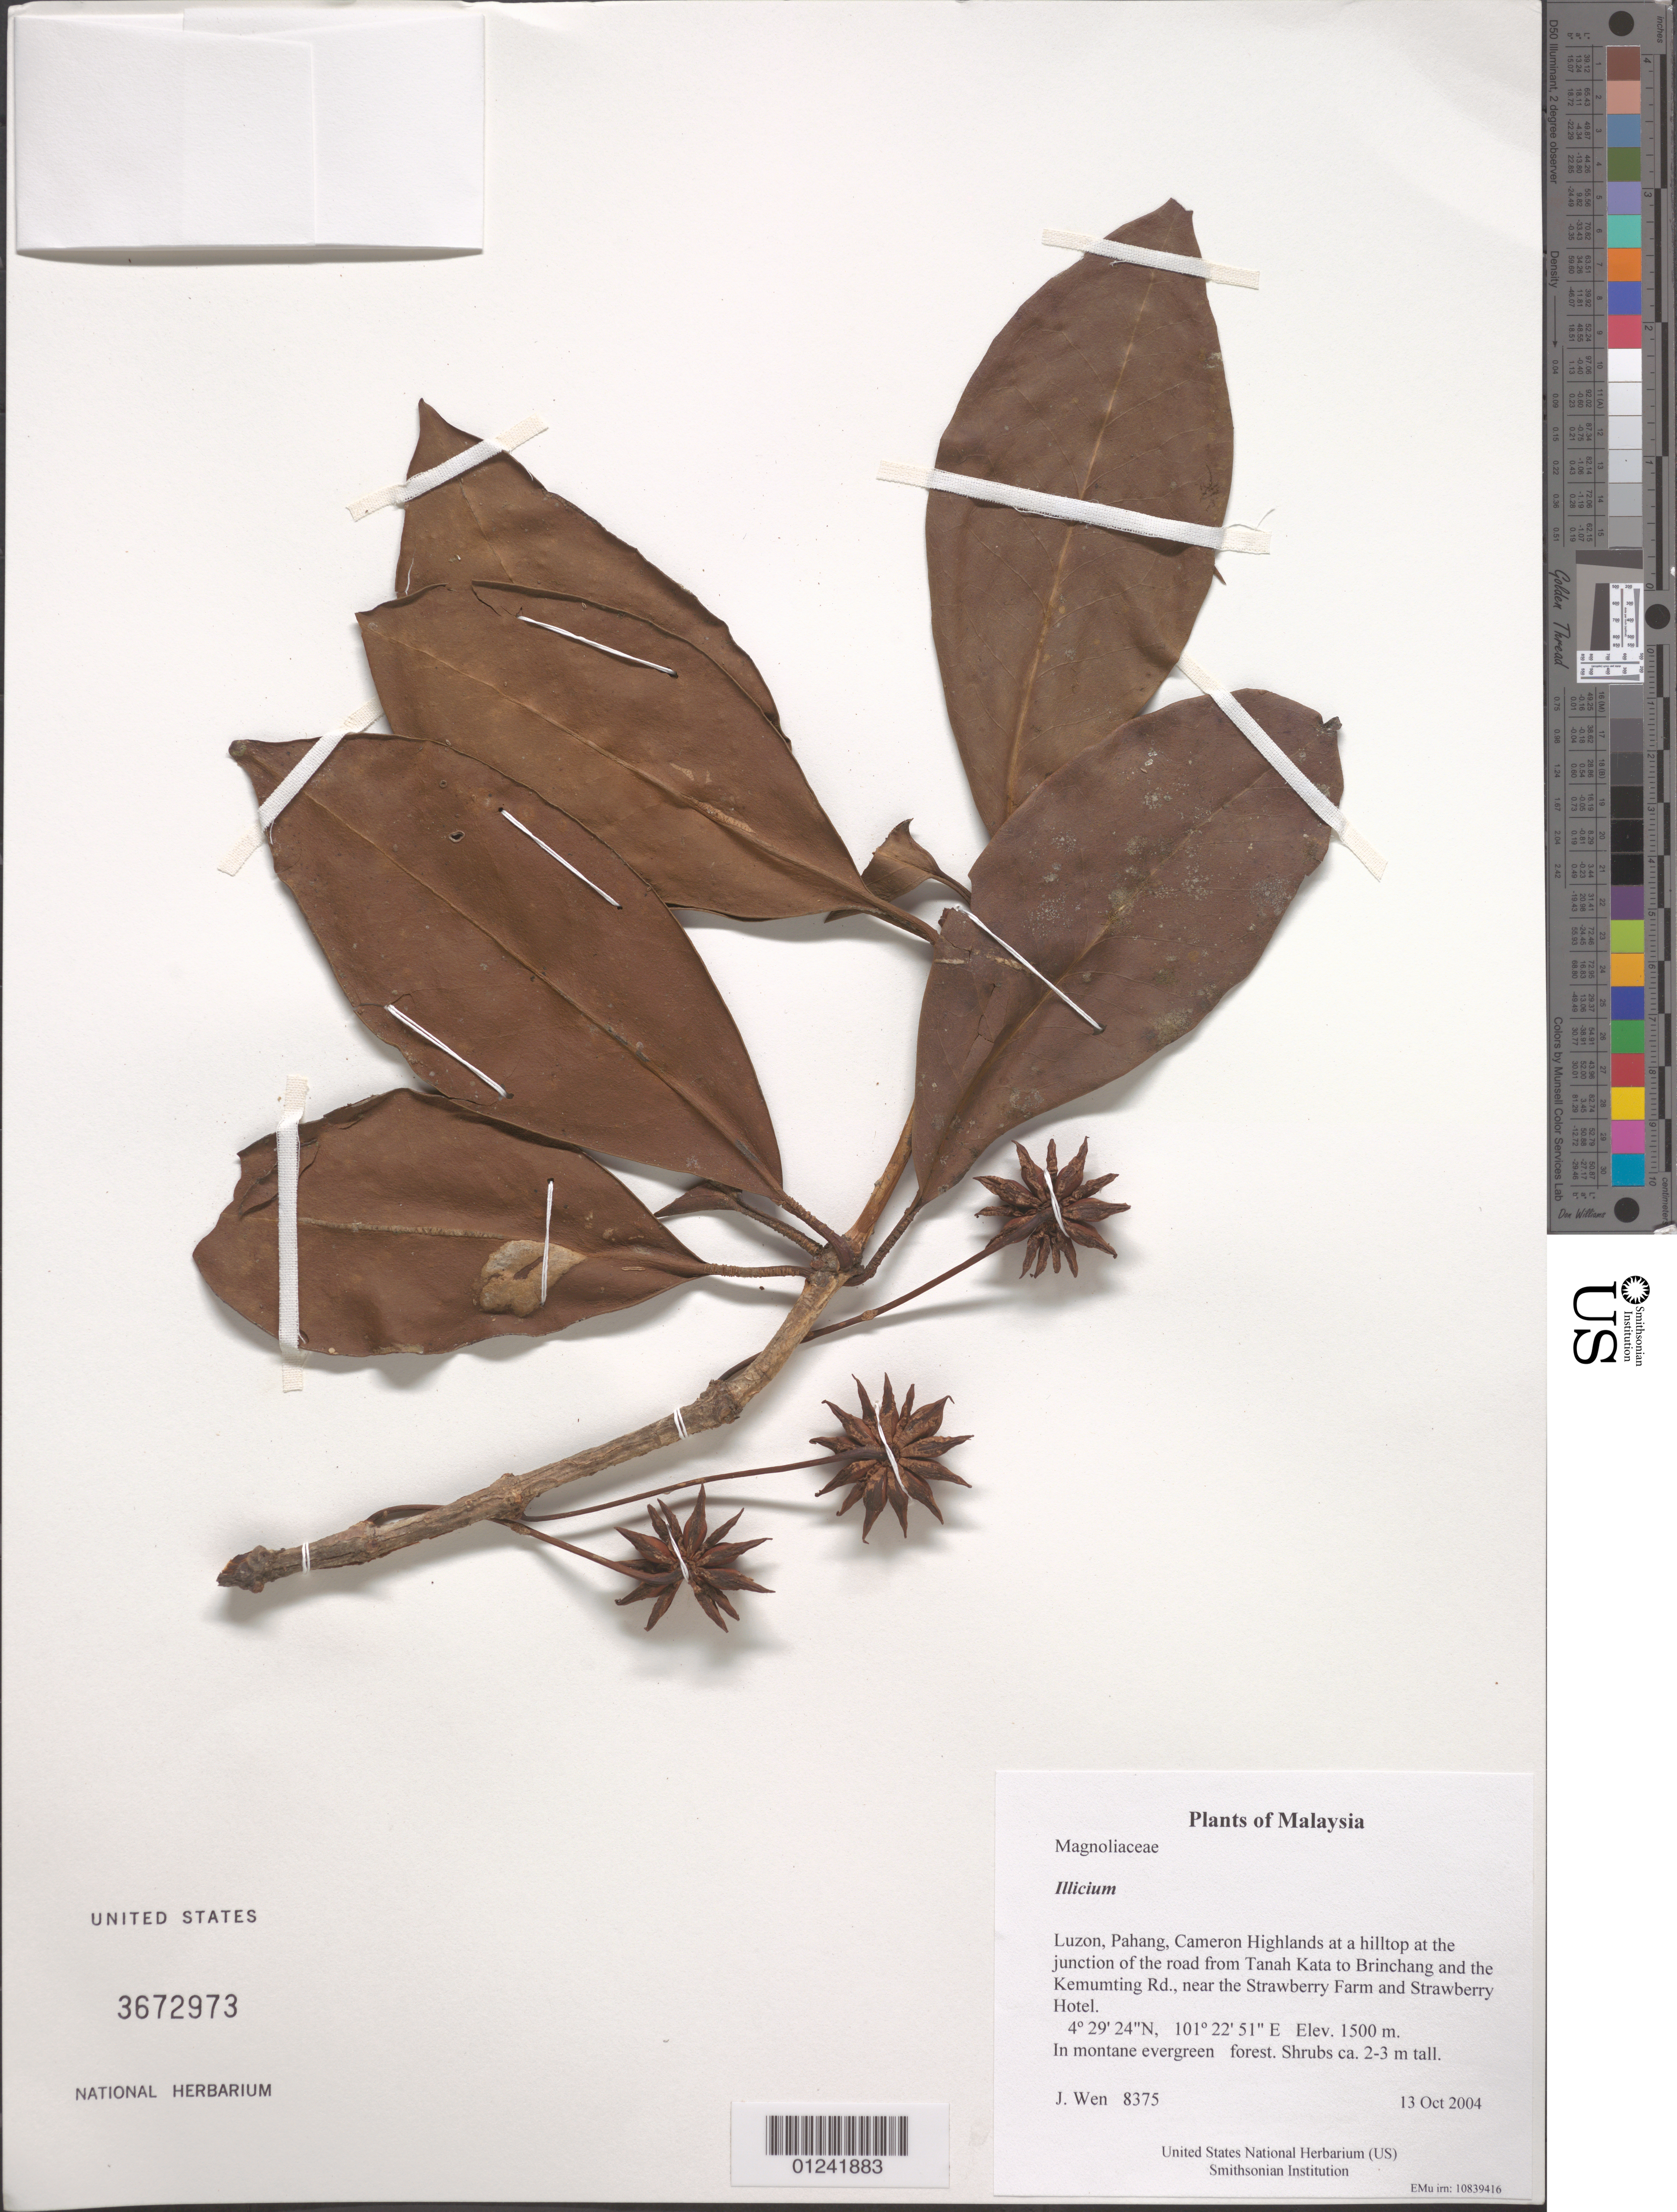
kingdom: Plantae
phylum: Tracheophyta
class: Magnoliopsida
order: Austrobaileyales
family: Schisandraceae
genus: Illicium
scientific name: Illicium sp.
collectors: J. Wen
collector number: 8375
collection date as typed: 13 Oct 2004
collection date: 2004-10-13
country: Malaysia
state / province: Pahang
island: Luzon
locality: Cameron Highlands at a hilltop at the junction of the road from Tanah Kata to Brinchang and the Kemumting Rd., near the Strawberry Farm and Strawberry Hotel.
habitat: In montane evergreen forest.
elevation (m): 1500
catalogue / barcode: US 3672973